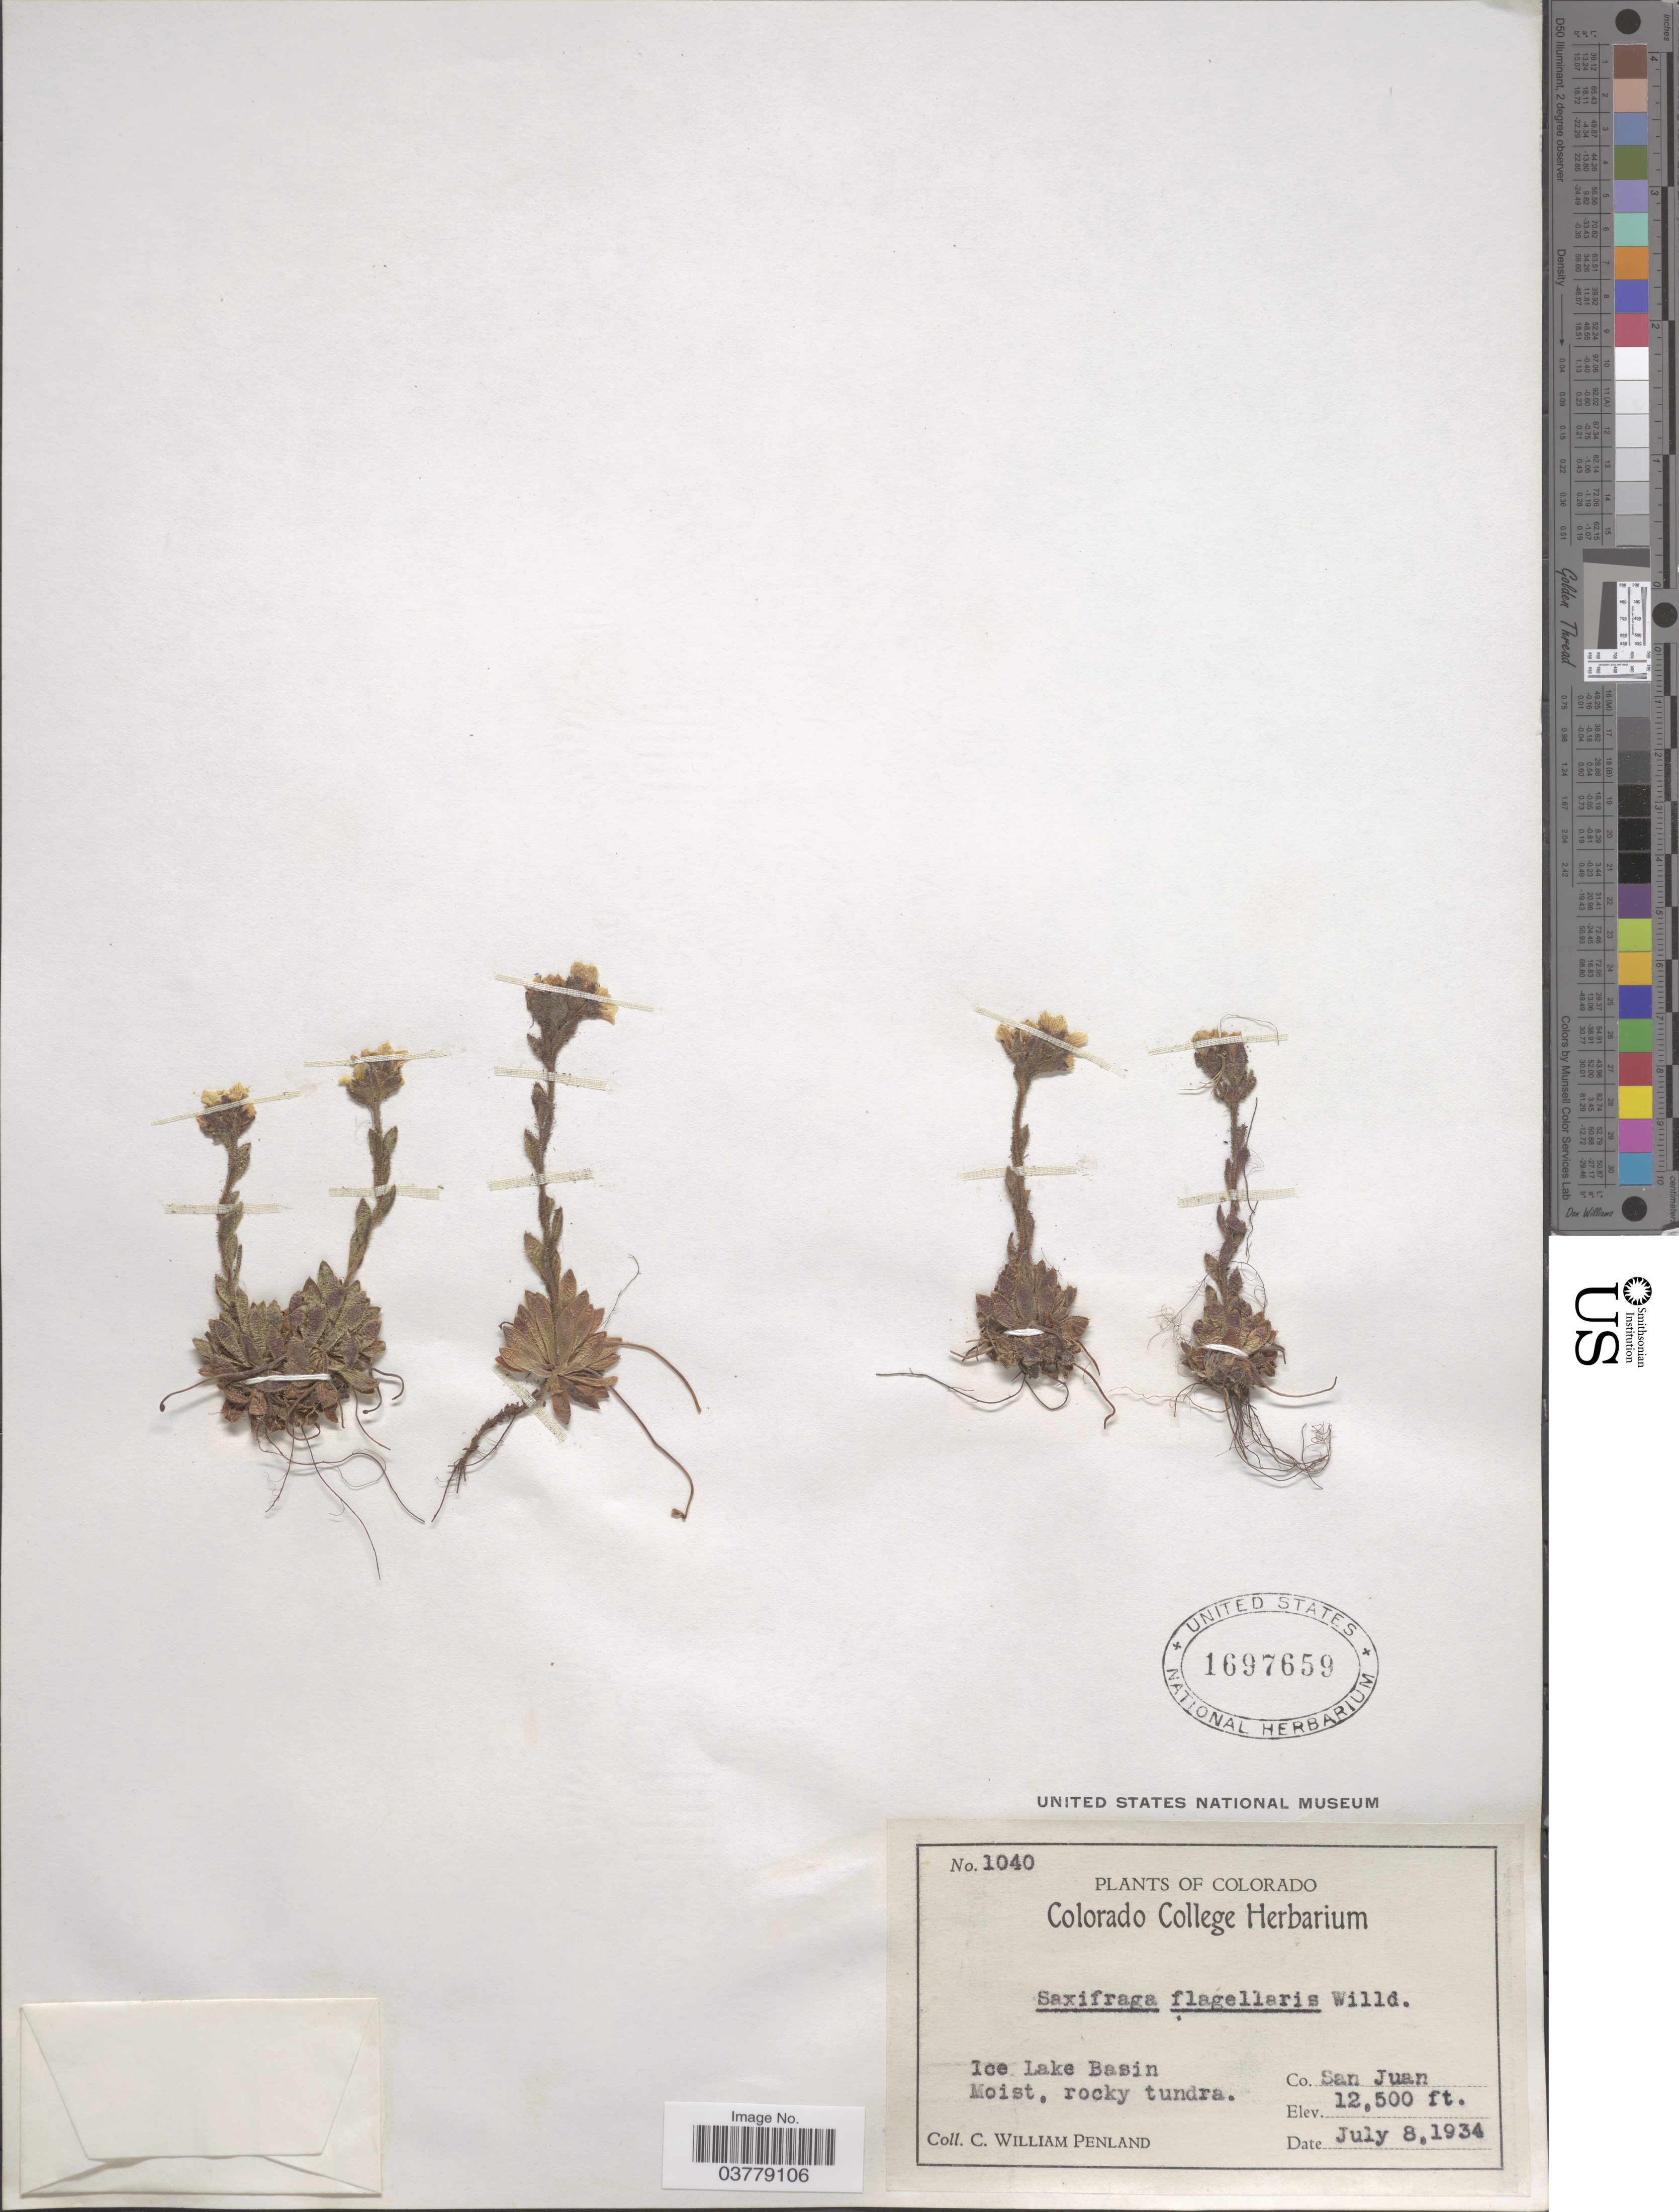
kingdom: Plantae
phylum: Tracheophyta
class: Magnoliopsida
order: Saxifragales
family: Saxifragaceae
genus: Saxifraga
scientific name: Saxifraga flagellaris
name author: Willd. ex Sternb.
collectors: C. W. Penland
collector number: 1040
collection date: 1934-07-08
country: United States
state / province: Colorado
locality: Ice Lake Basin. Co. San Juan.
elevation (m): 3810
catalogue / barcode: US 1697659